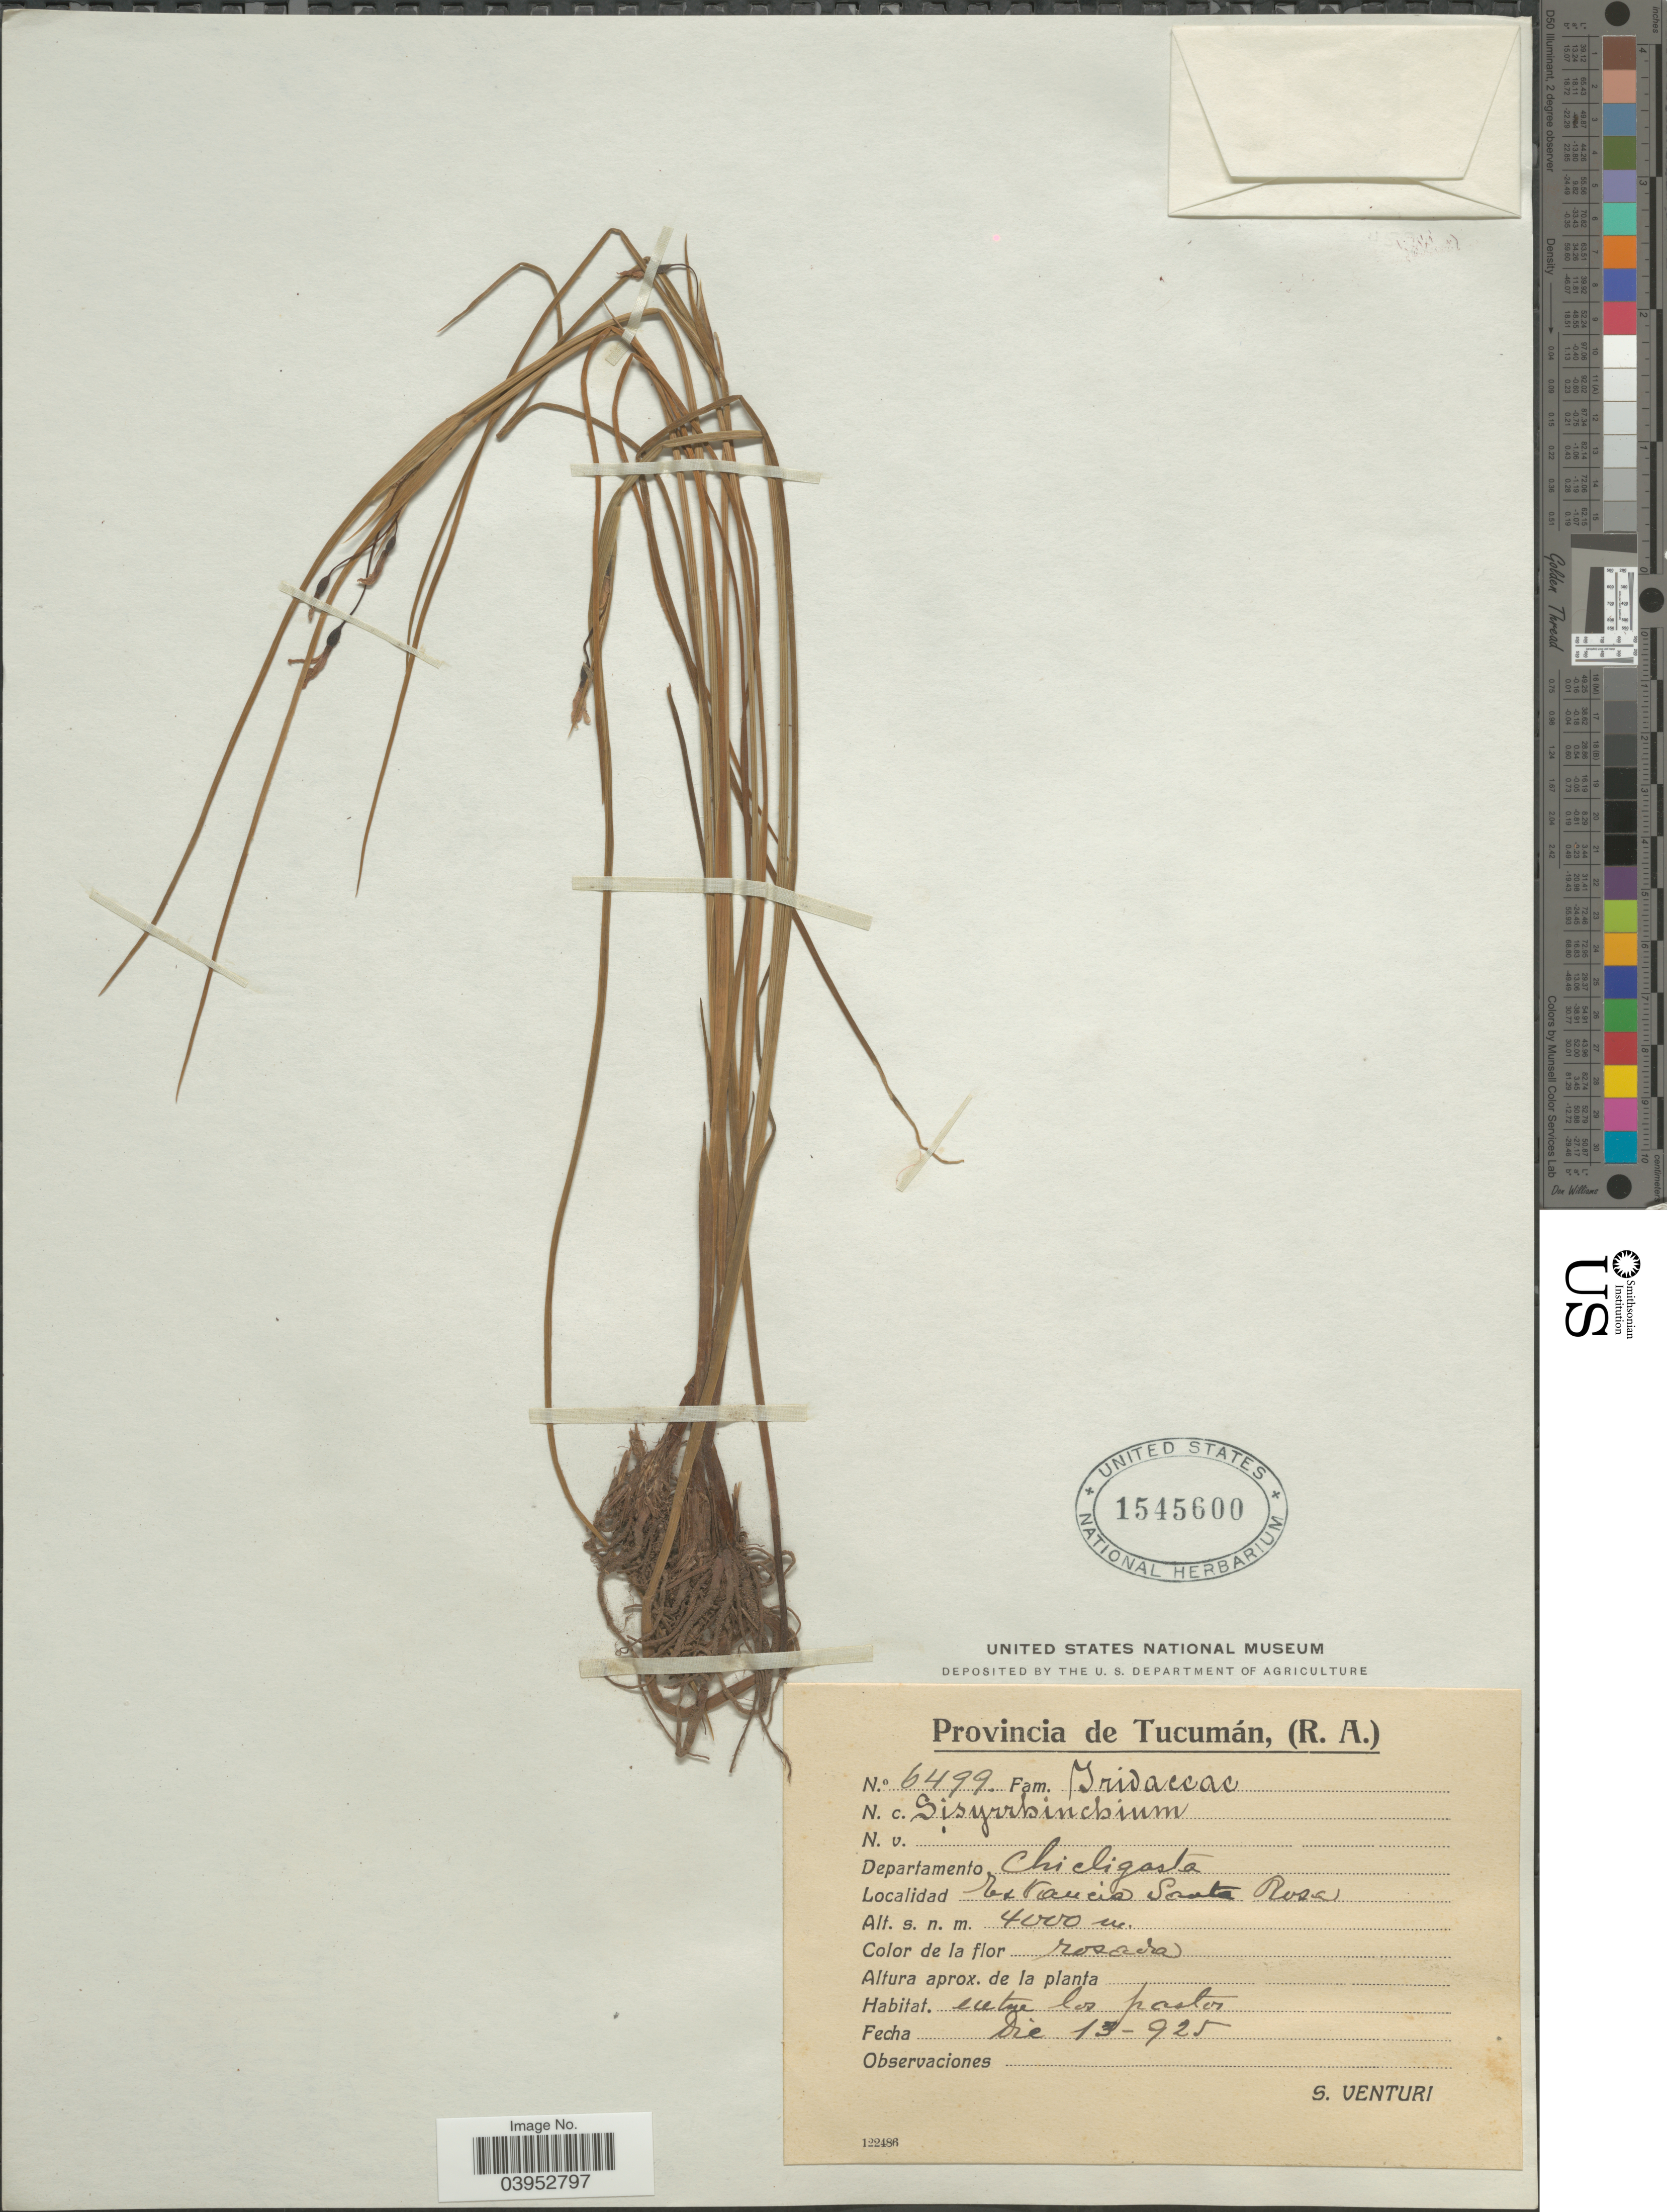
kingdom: Plantae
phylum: Tracheophyta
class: Liliopsida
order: Asparagales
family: Iridaceae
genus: Sisyrinchium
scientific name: Sisyrinchium sp.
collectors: S. Venturi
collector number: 6499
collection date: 1925-12-13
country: Argentina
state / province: Tucuman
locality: Departamento Chicligasta. Estancia Santa Rosa.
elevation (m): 4000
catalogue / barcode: US 1545600